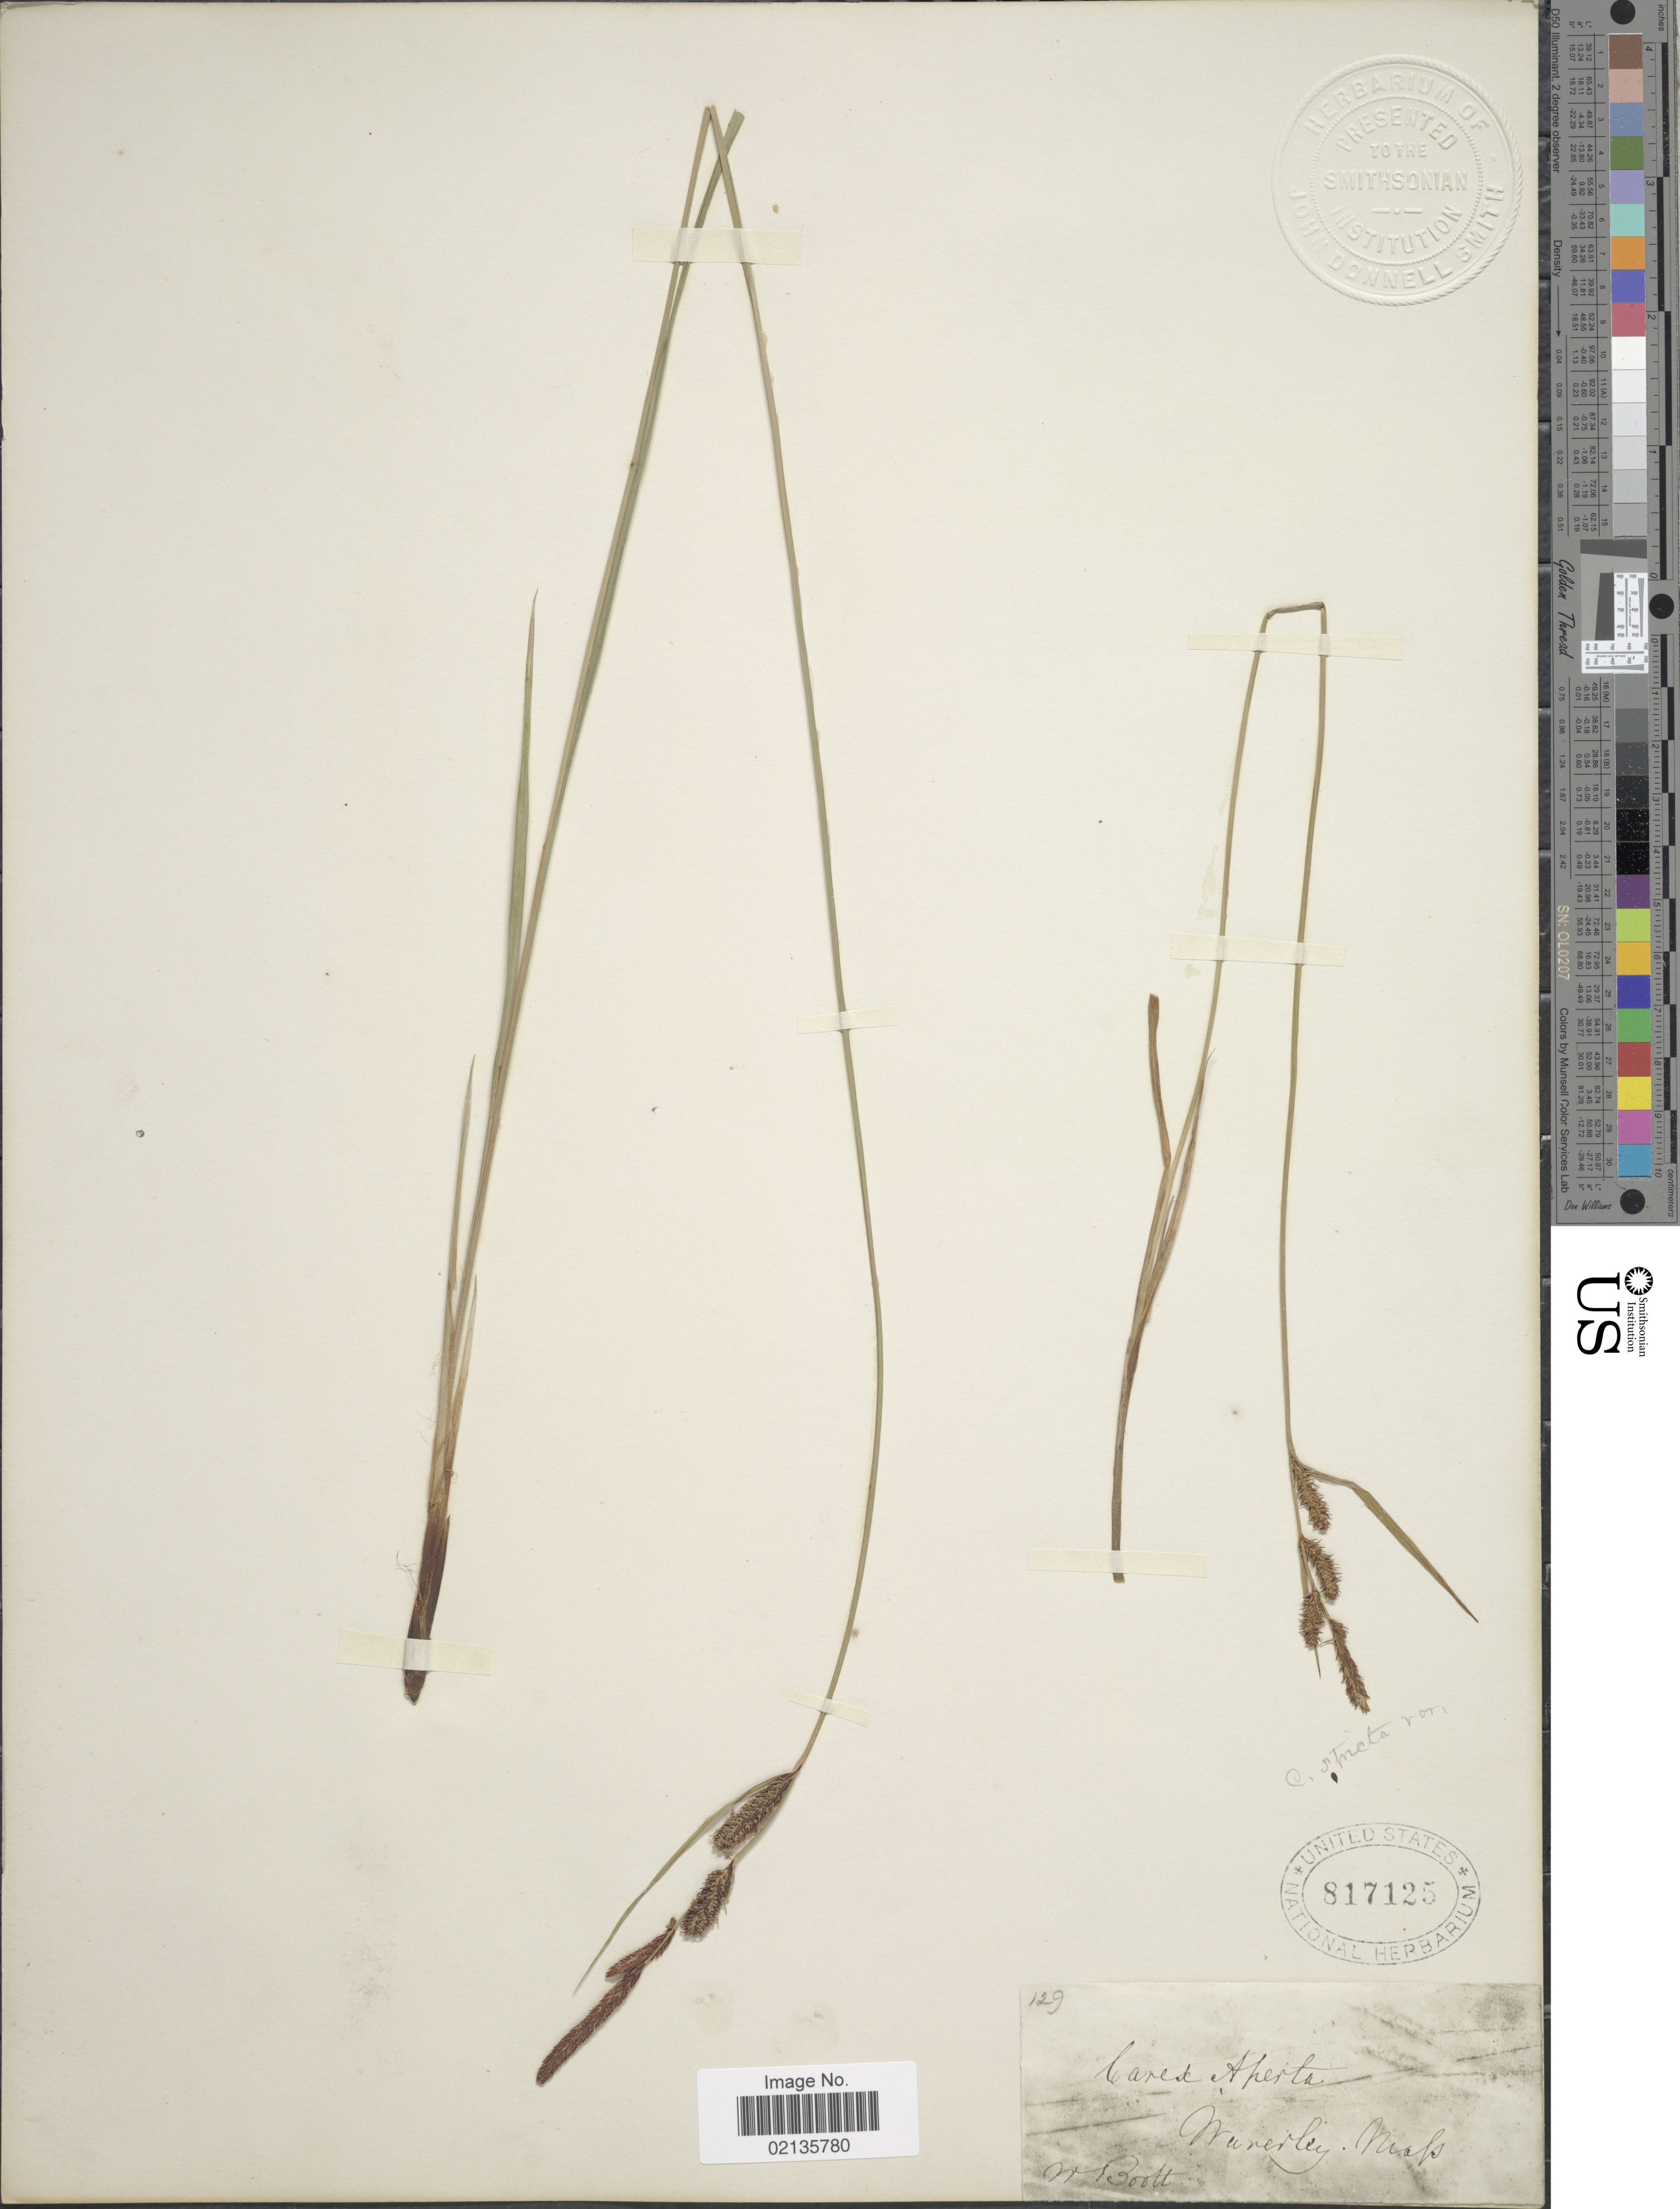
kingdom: Plantae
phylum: Tracheophyta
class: Liliopsida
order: Poales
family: Cyperaceae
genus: Carex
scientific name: Carex stricta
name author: Lam.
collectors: W. Boott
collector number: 129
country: United States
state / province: Massachusetts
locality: Waverley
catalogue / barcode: US 817125